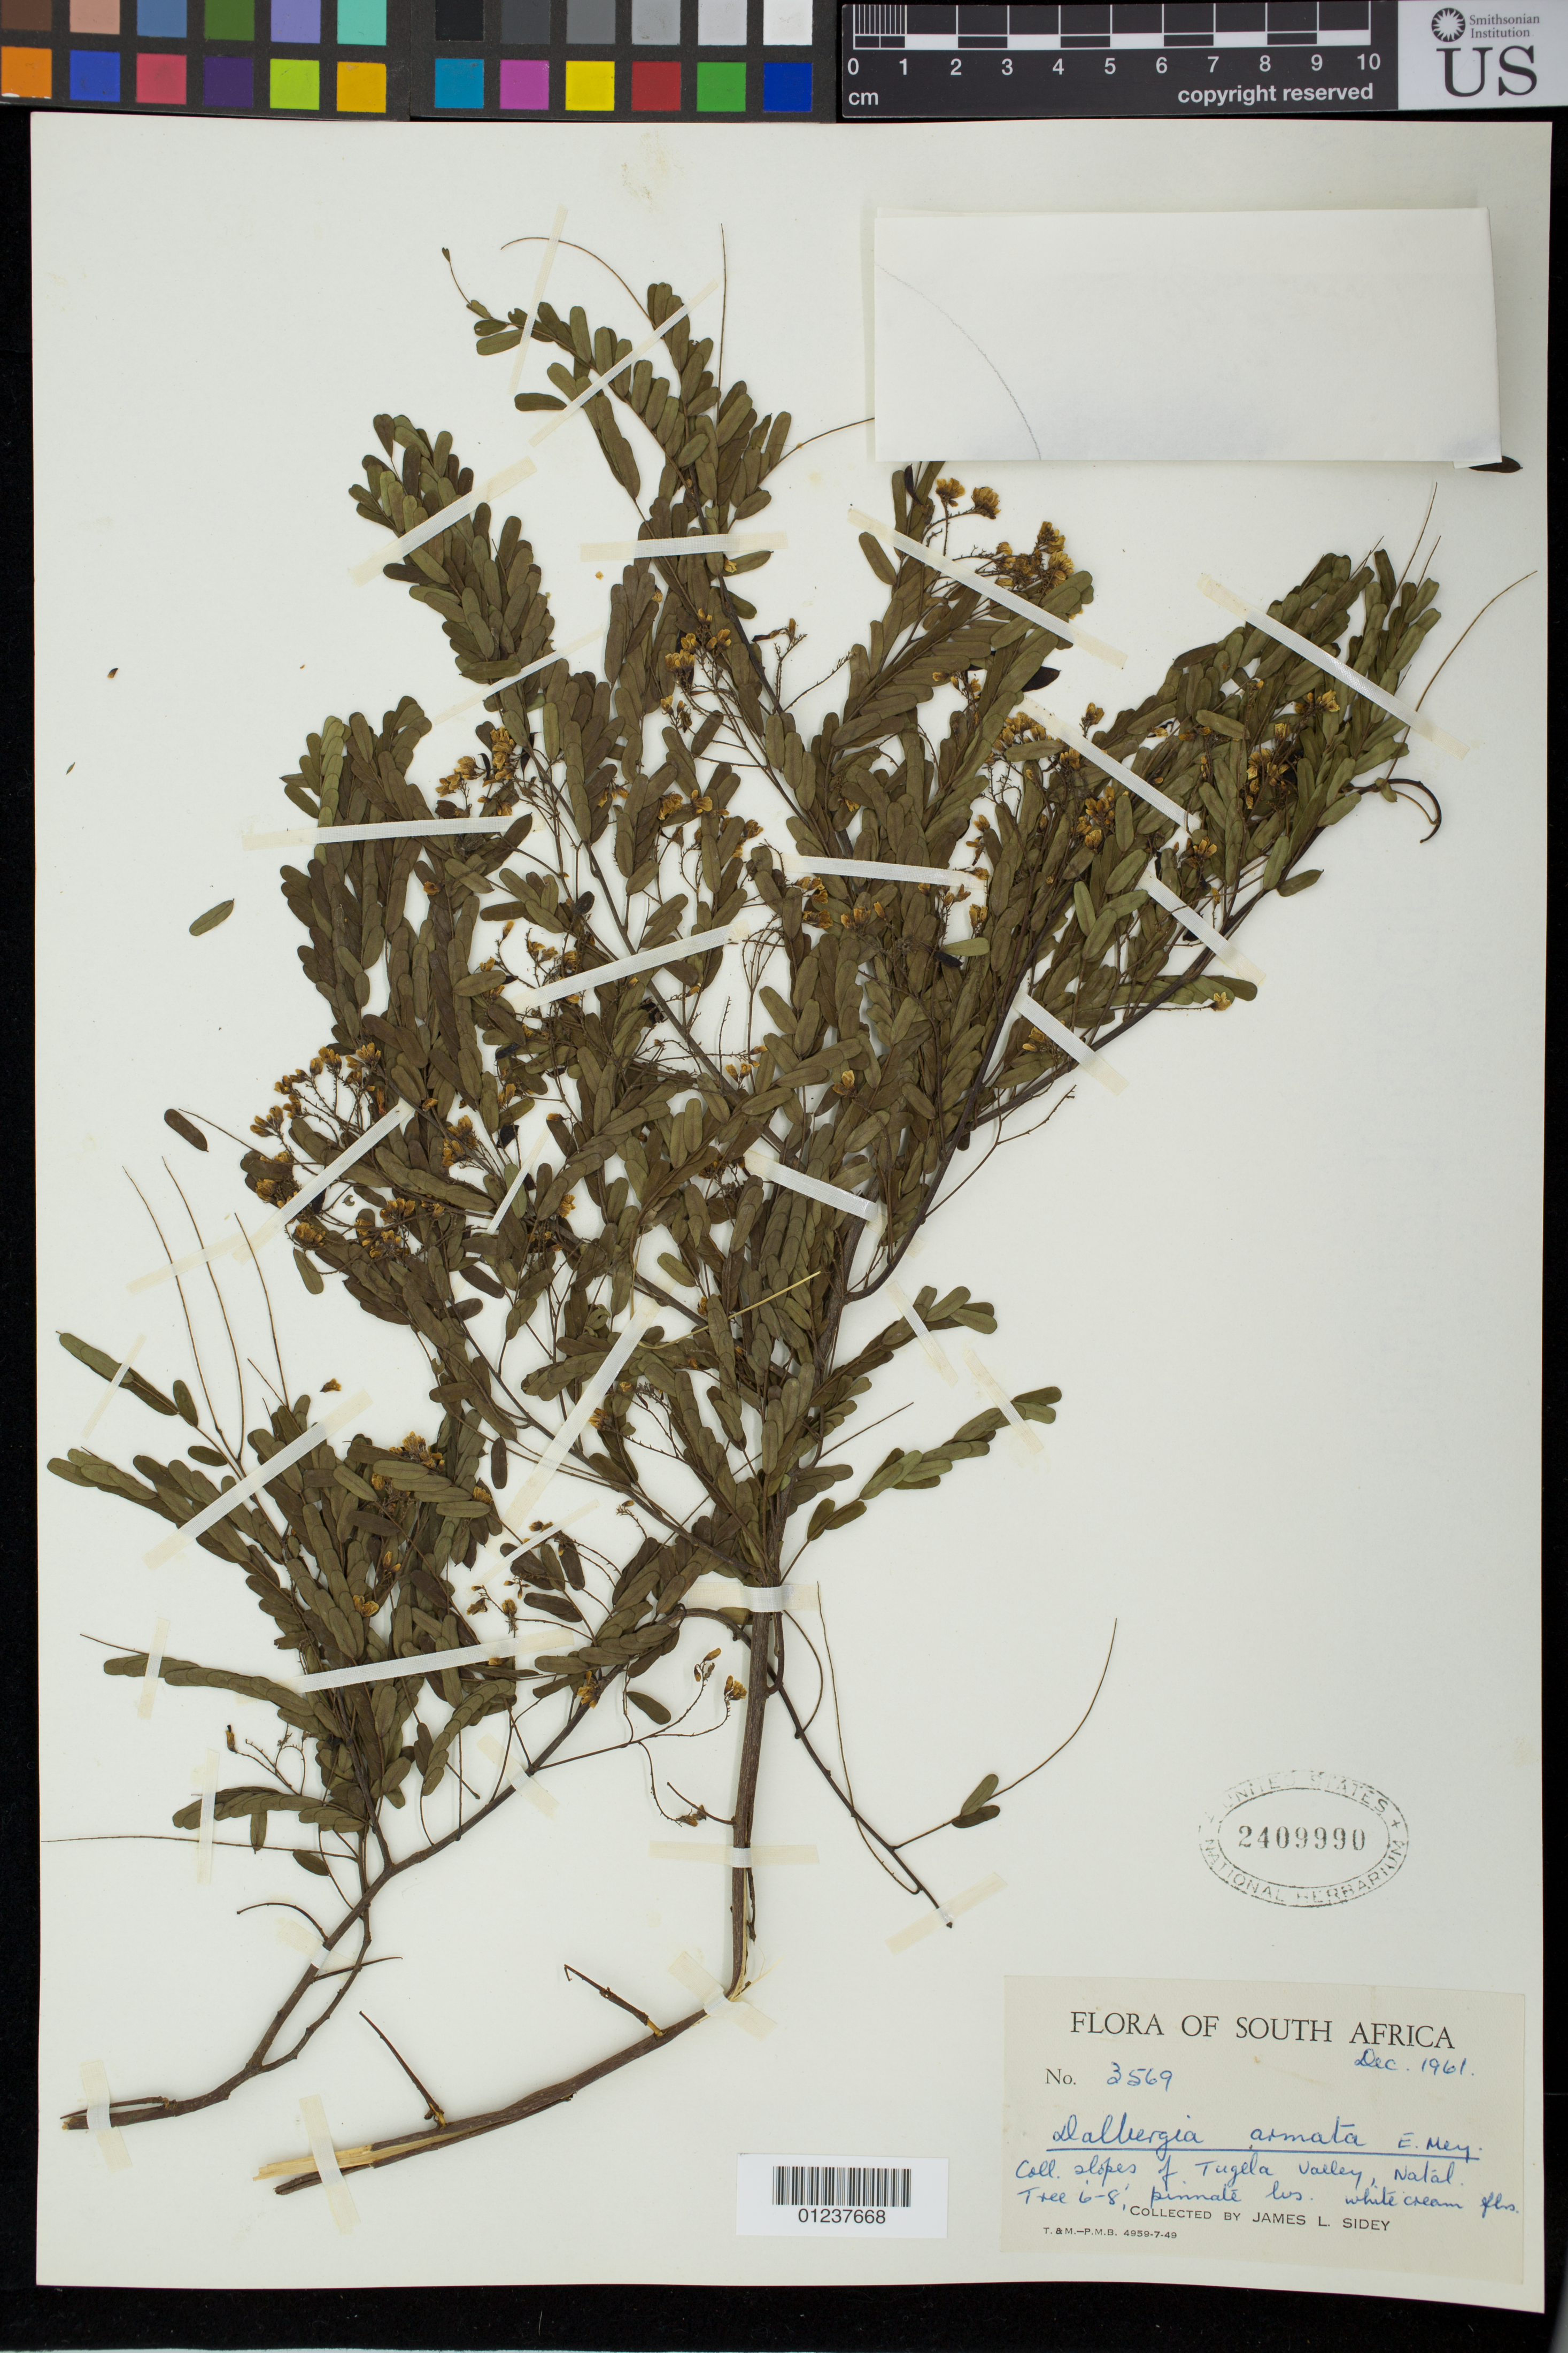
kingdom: Plantae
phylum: Tracheophyta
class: Magnoliopsida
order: Fabales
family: Fabaceae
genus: Dalbergia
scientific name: Dalbergia armata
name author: E. Mey.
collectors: J. L. Sidey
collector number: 3569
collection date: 1961-12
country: South Africa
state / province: KwaZulu-Natal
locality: Tugela Valley, Natal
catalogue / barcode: US 2409990